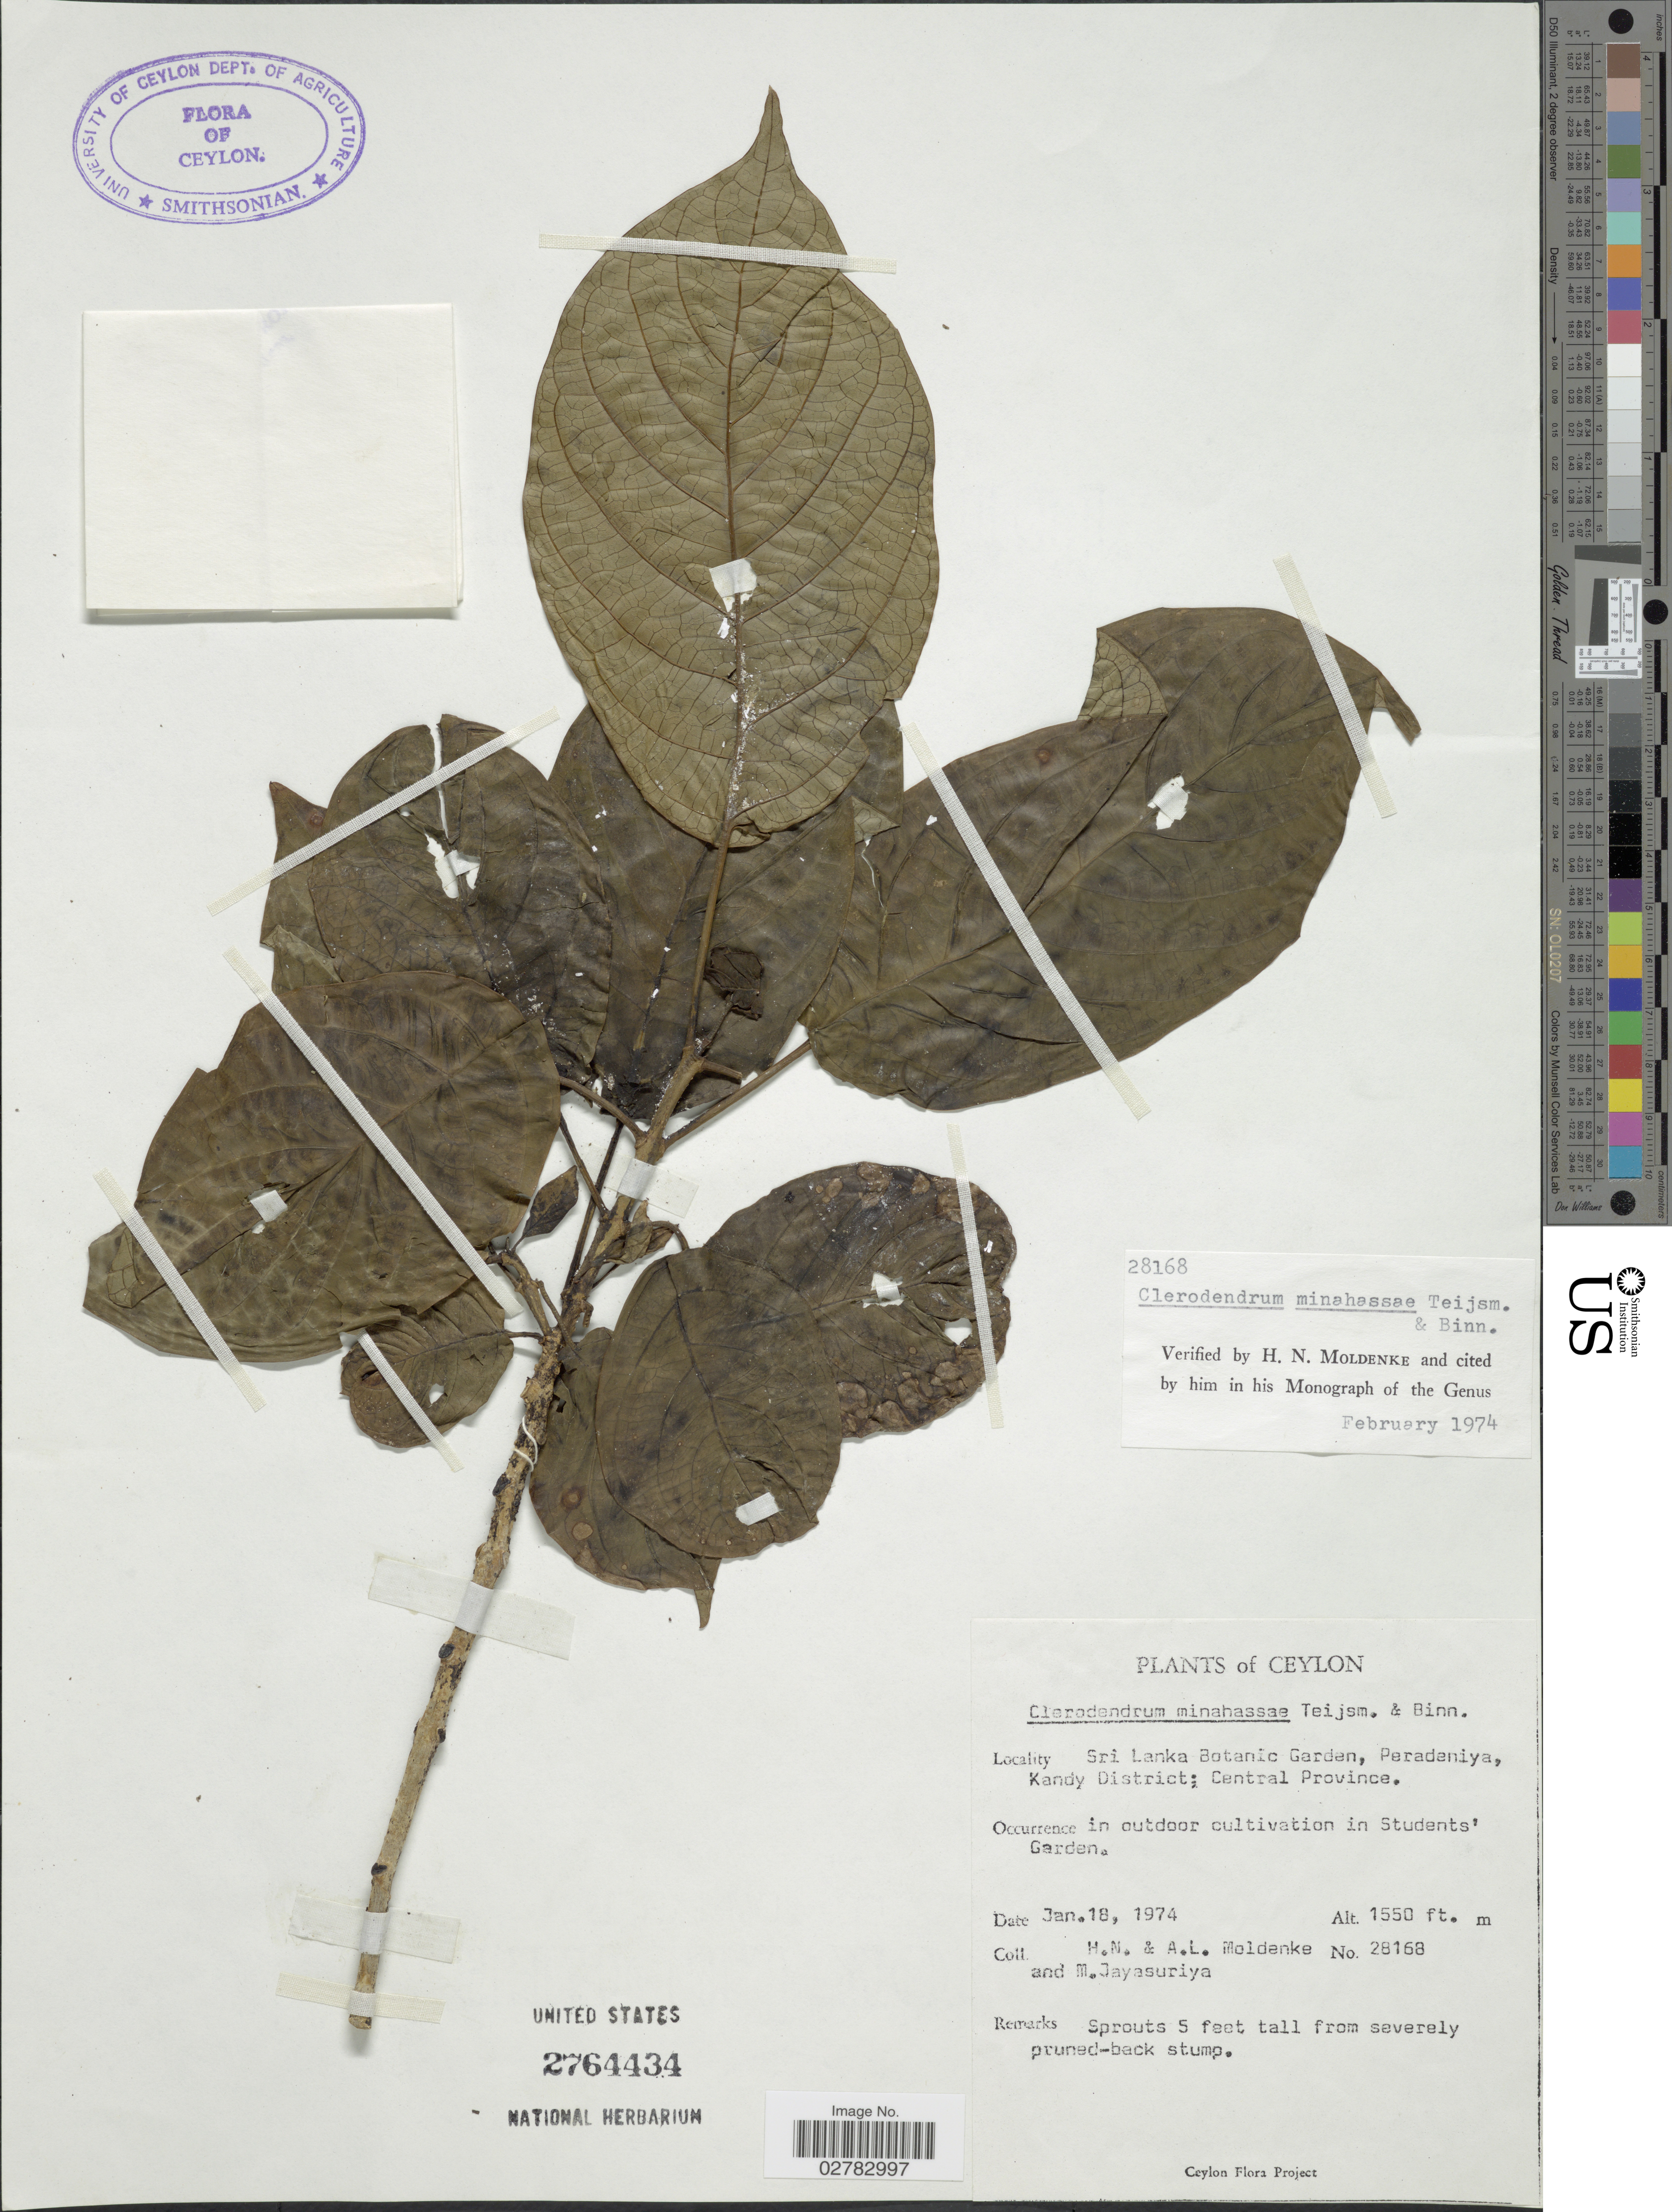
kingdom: Plantae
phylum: Tracheophyta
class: Magnoliopsida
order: Lamiales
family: Lamiaceae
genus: Clerodendrum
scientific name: Clerodendrum minahassae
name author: Teijsm. & Binn.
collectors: H. N. Moldenke, A. L. Moldenke & M. Jayasuriya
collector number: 28168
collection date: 1974-01-18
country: Sri Lanka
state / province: Central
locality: Ceylon. Sri Lanka Botanic Garden, Peradeniya, Kandy District. In outdoor cultivation in Students' Garden.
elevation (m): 472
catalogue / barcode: US 2764434